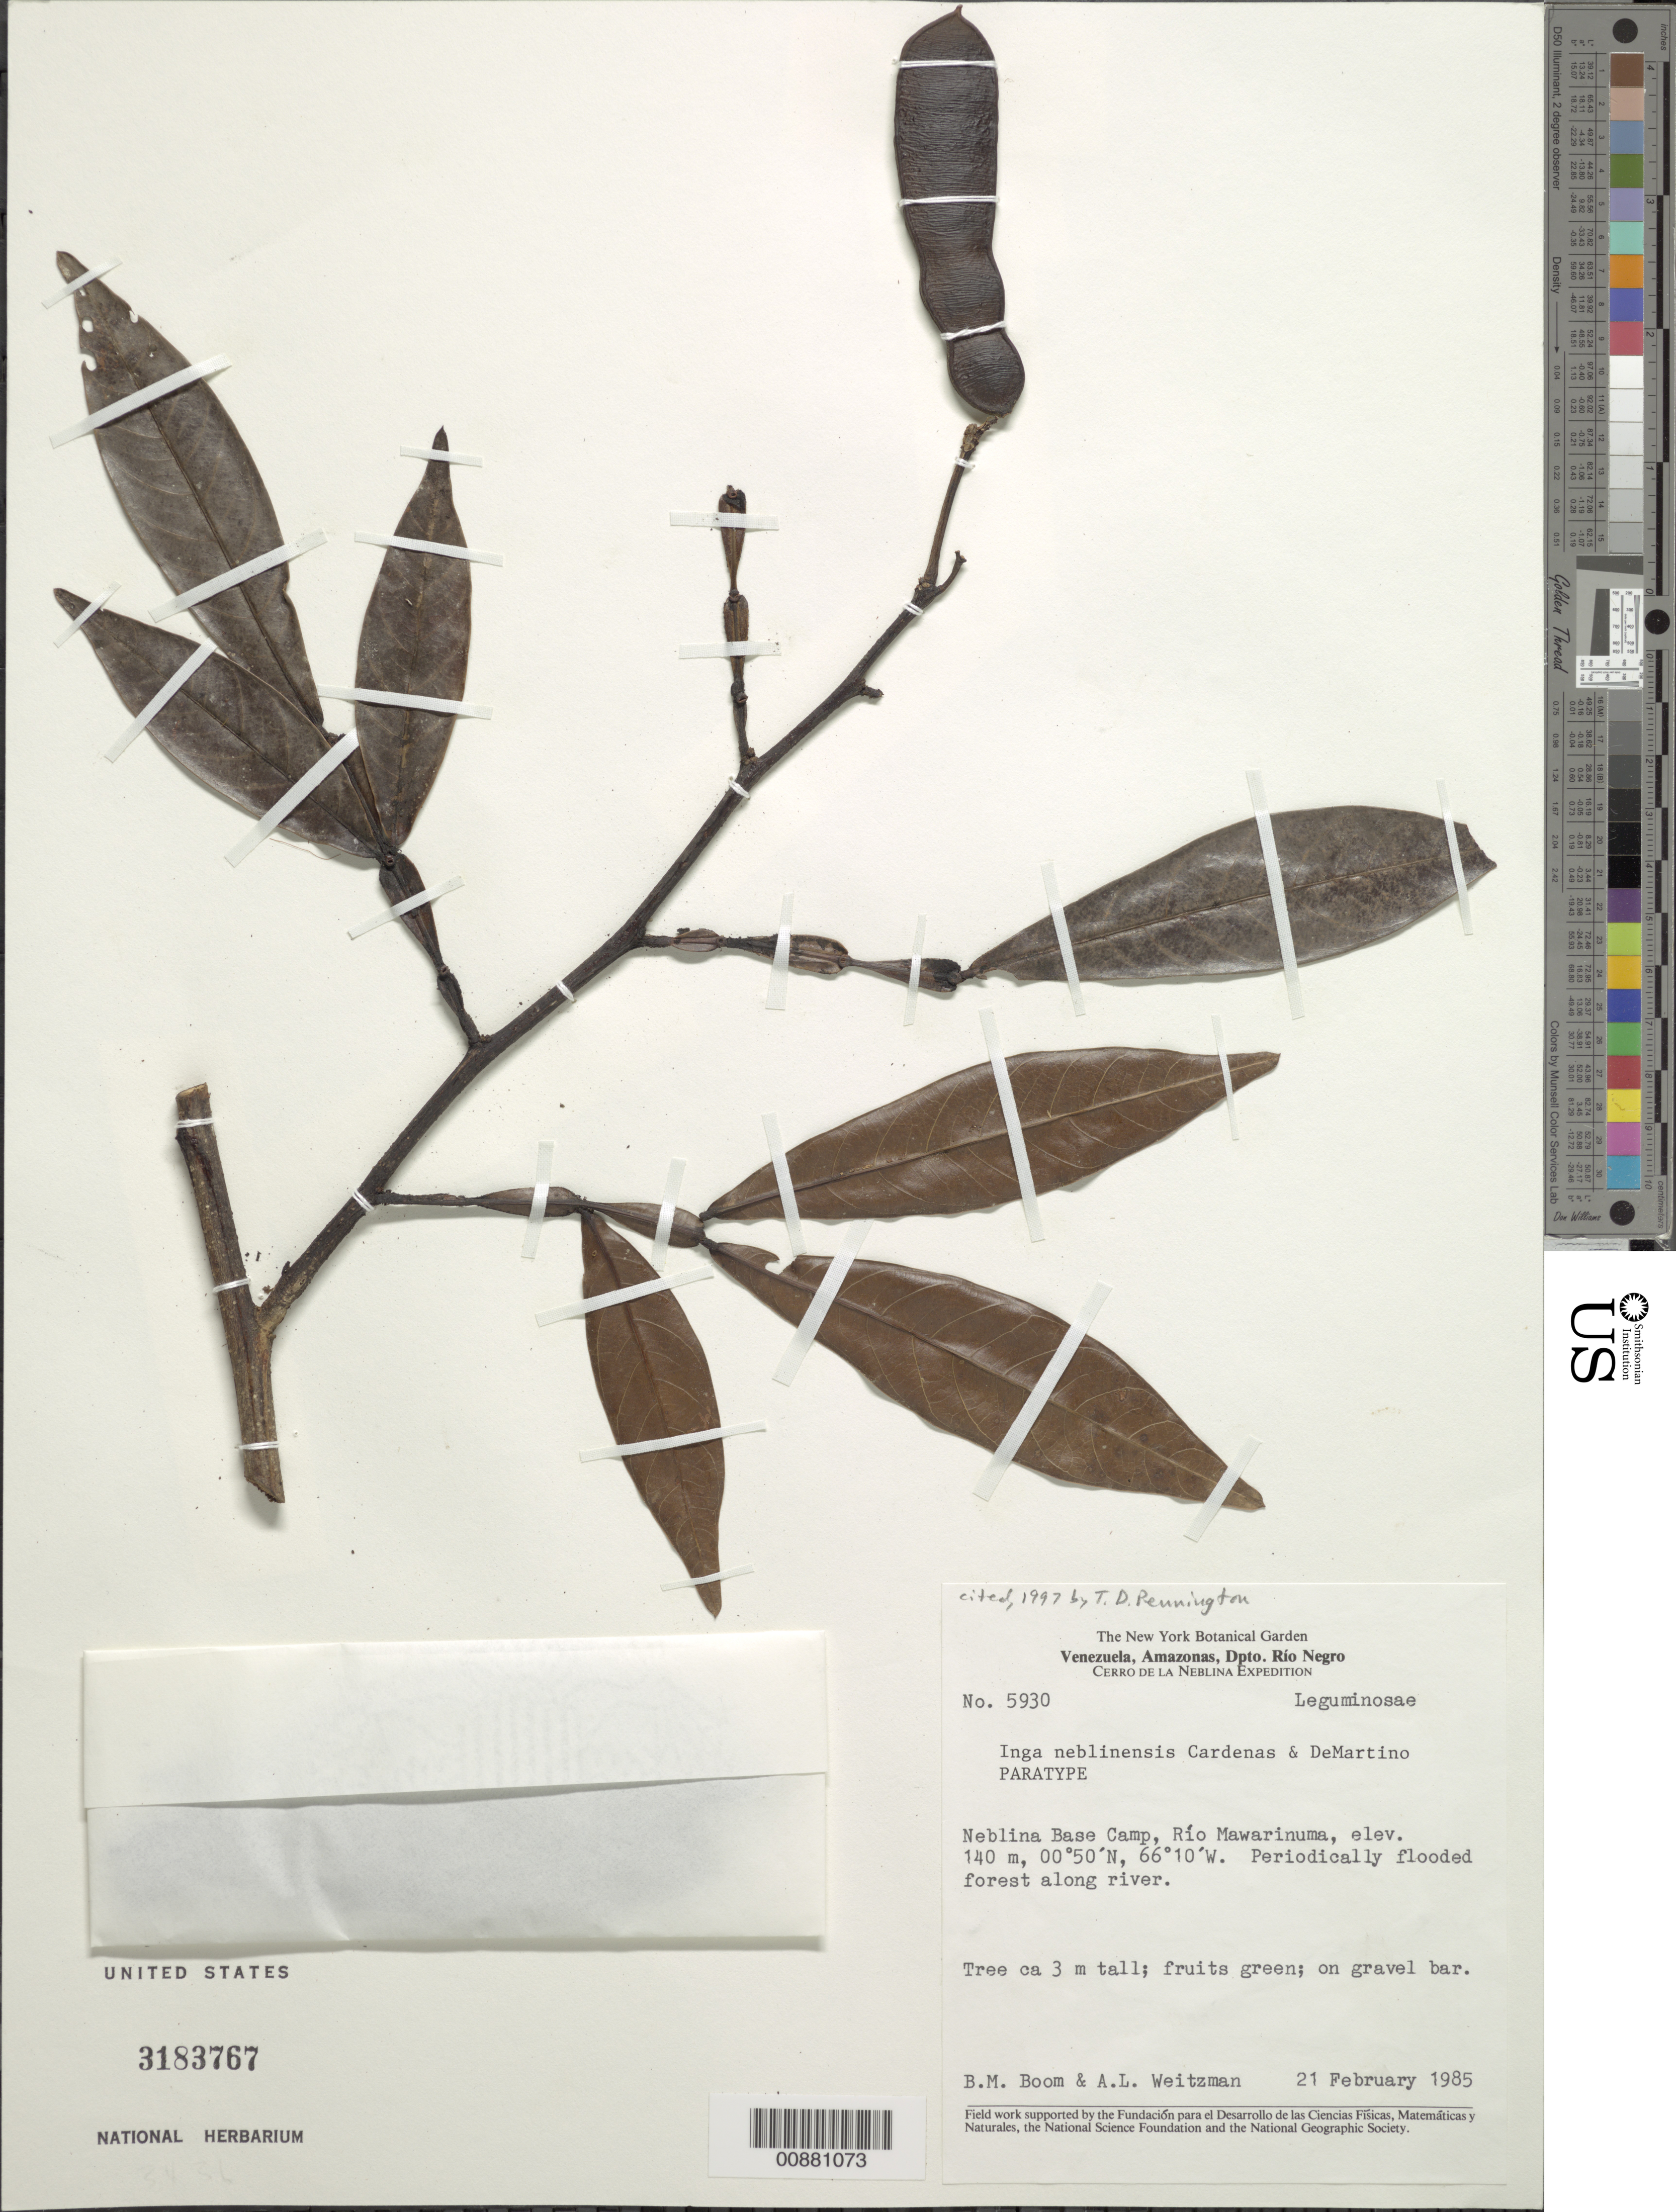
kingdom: Plantae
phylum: Tracheophyta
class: Magnoliopsida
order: Fabales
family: Fabaceae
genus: Inga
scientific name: Inga neblinensis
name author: L. Cárdenas & De Martino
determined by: Pennington, T. D., (K)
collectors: B. M. Boom & A. L. Weitzman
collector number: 5930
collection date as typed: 21-Feb-85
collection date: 1985-02-21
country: Venezuela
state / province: Amazonas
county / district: Río Negro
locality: Cerro de la Neblina Base Camp, Río Mawarinuma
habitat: Periodically flooded forest along river; on gravel bar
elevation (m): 140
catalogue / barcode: US 3183767